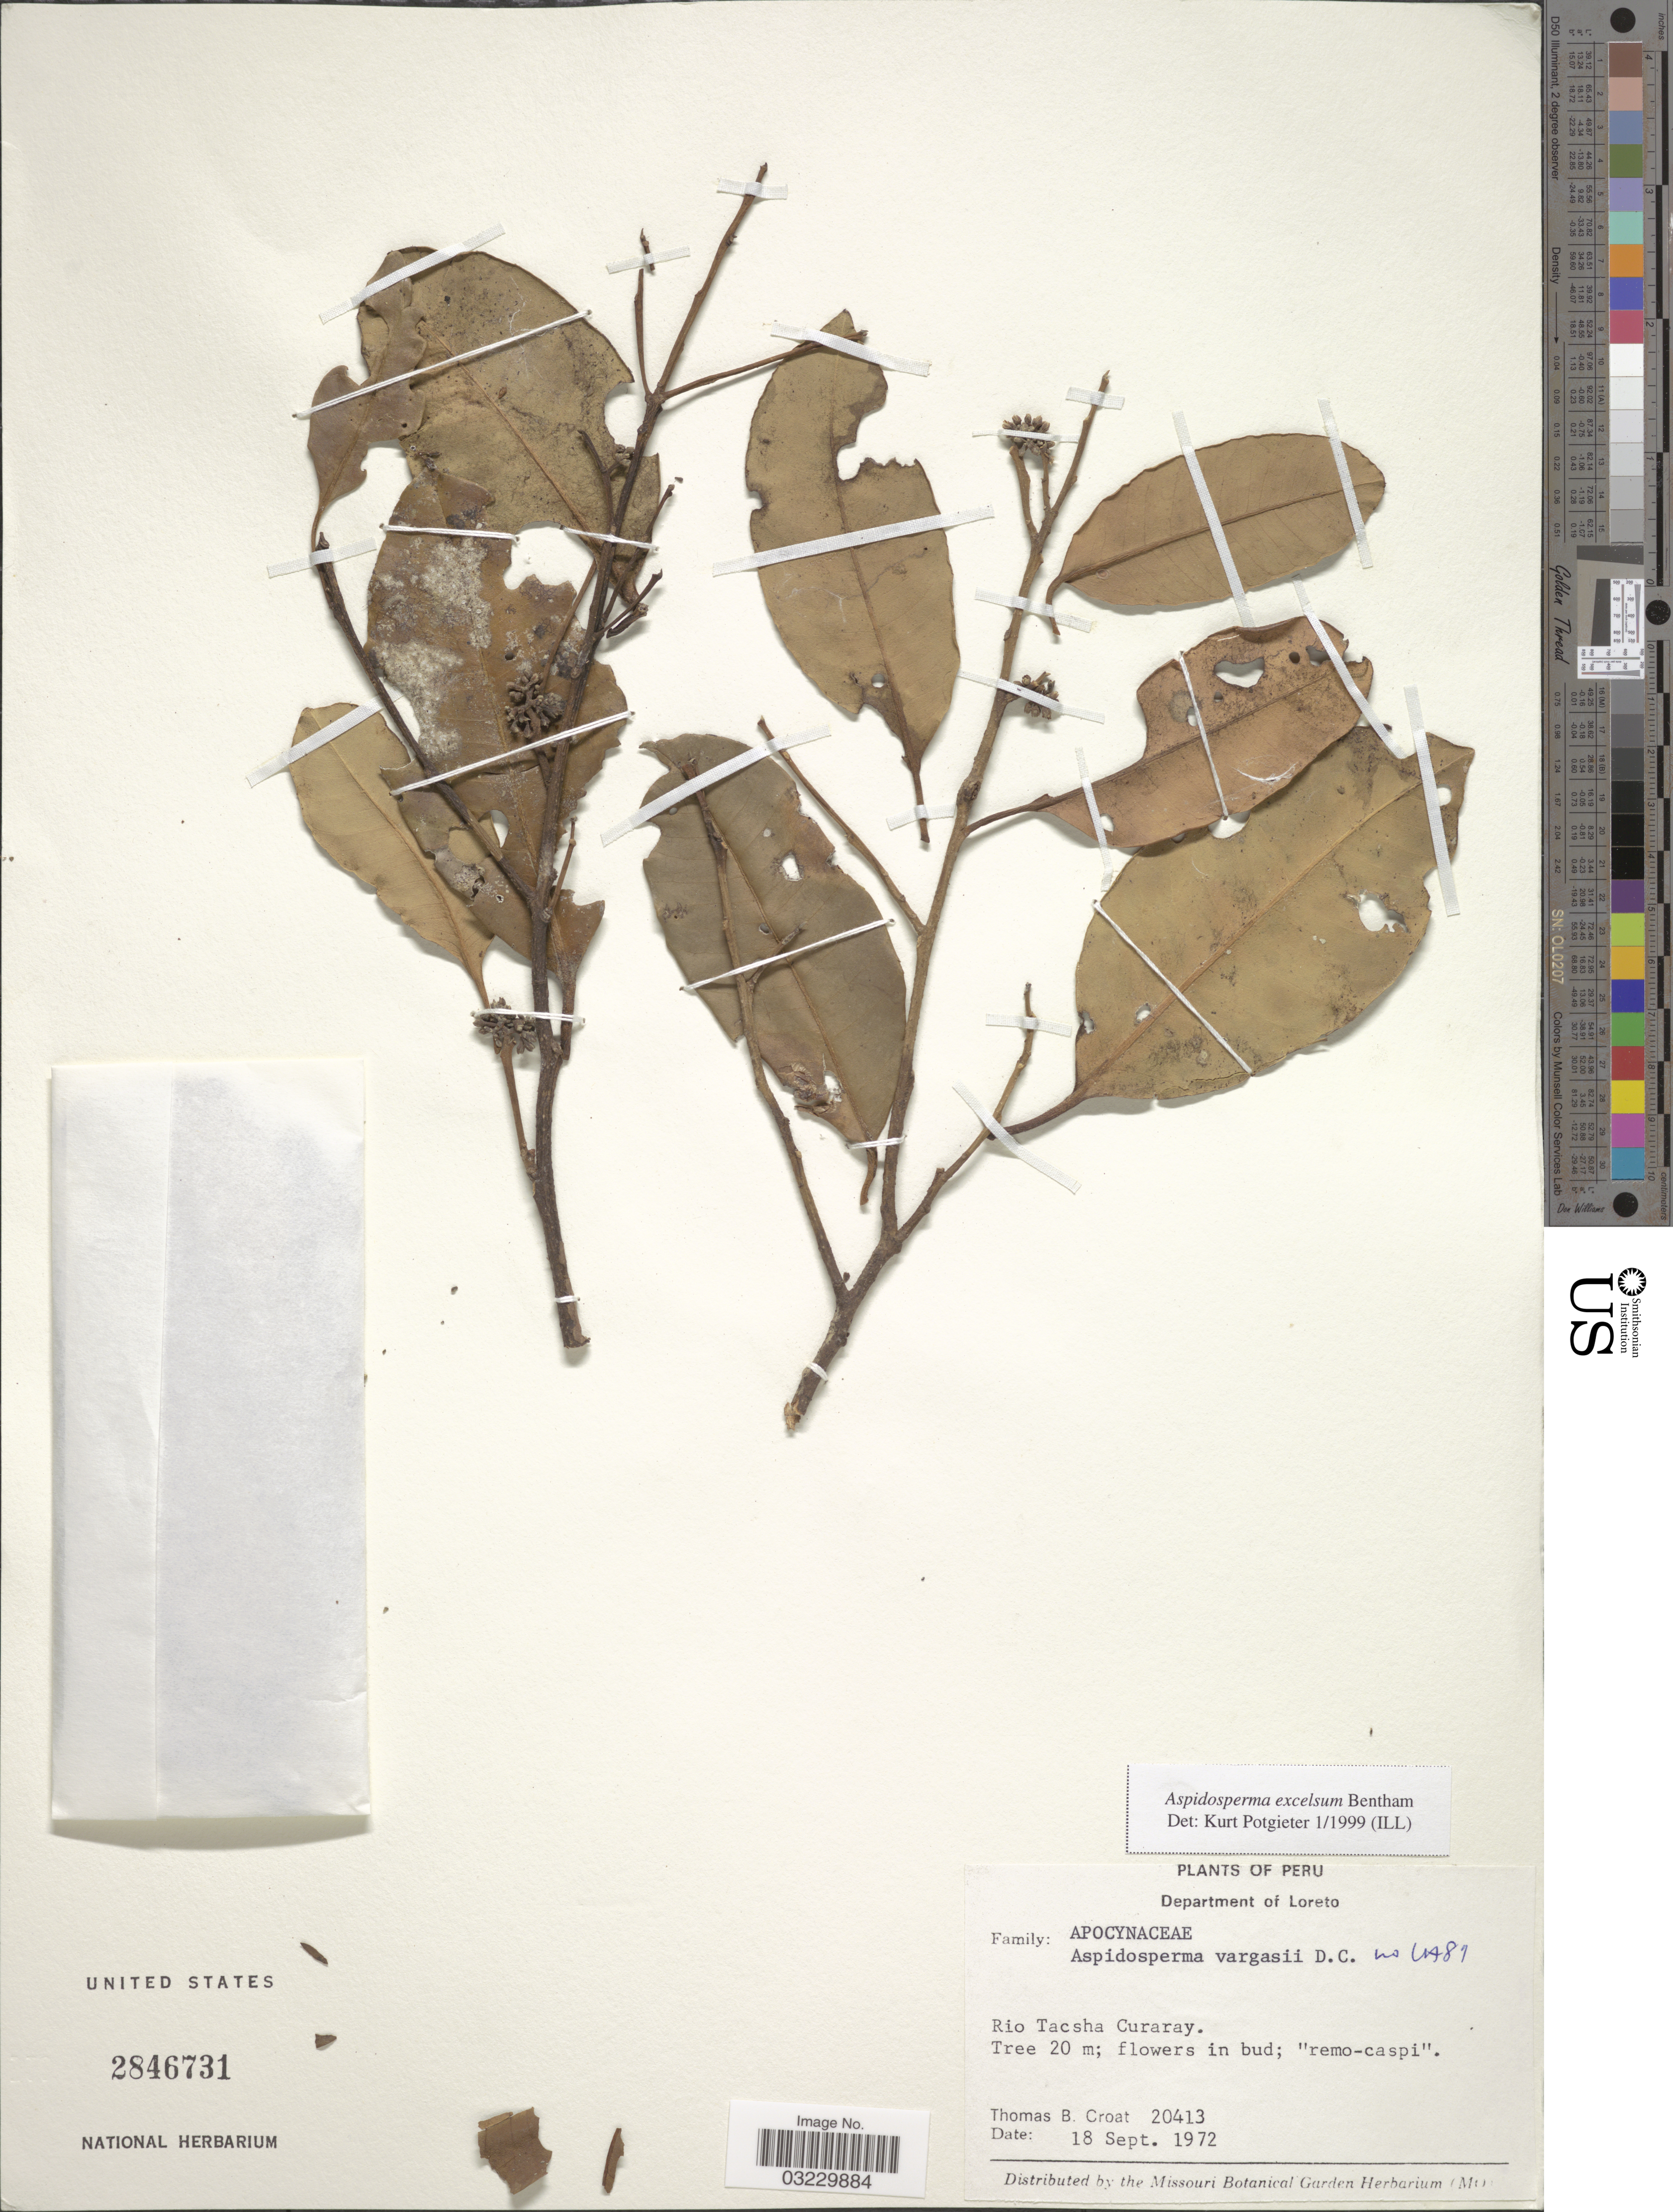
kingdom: Plantae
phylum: Tracheophyta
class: Magnoliopsida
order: Gentianales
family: Apocynaceae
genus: Aspidosperma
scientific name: Aspidosperma excelsum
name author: Benth.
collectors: T. B. Croat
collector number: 20413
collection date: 1972-09-18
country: Peru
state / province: Loreto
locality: Department of Loreto. Rio Tacsha Curaray.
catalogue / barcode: US 2846731